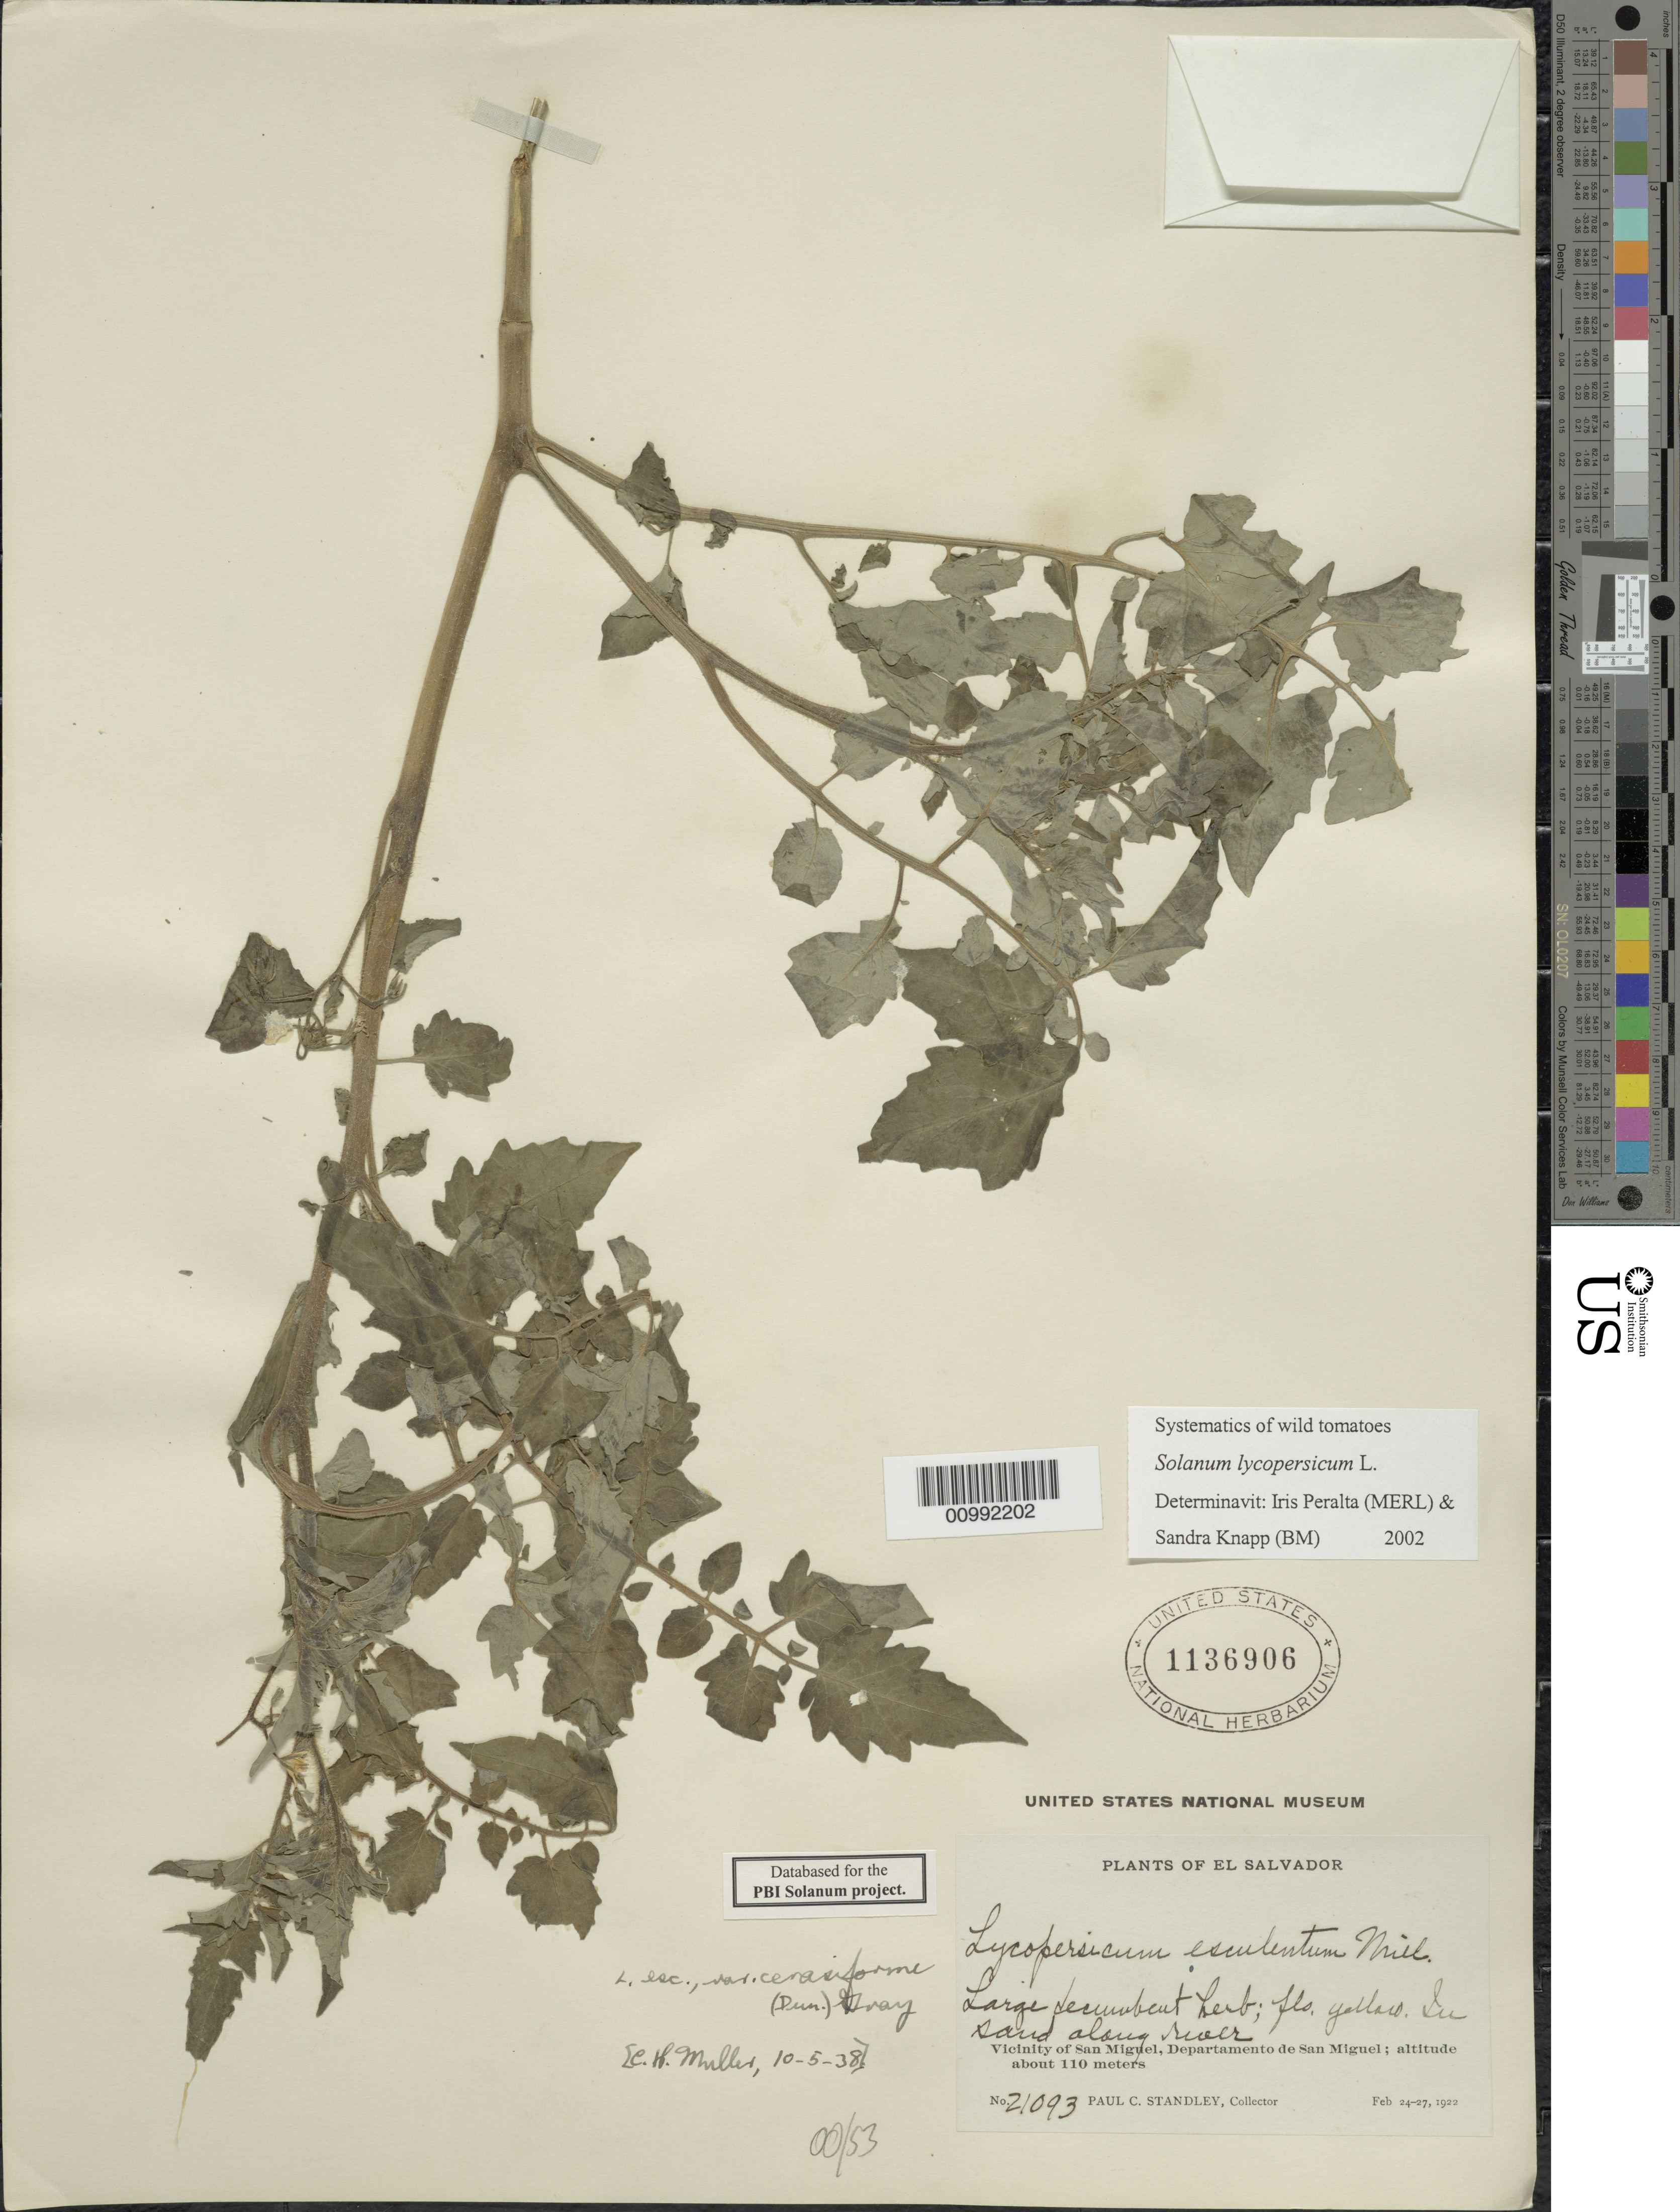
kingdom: Plantae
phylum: Tracheophyta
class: Magnoliopsida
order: Solanales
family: Solanaceae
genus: Solanum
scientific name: Solanum lycopersicum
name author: L.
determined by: Peralta, Iris E.; Knapp, S. D.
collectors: P. C. Standley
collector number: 21093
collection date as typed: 24 Feb 1922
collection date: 1922-02-24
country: El Salvador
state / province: San Miguel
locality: vicinity of San Miguel, Dept. of San Miguel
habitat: plh: in sand along river;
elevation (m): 110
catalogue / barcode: US 1136906